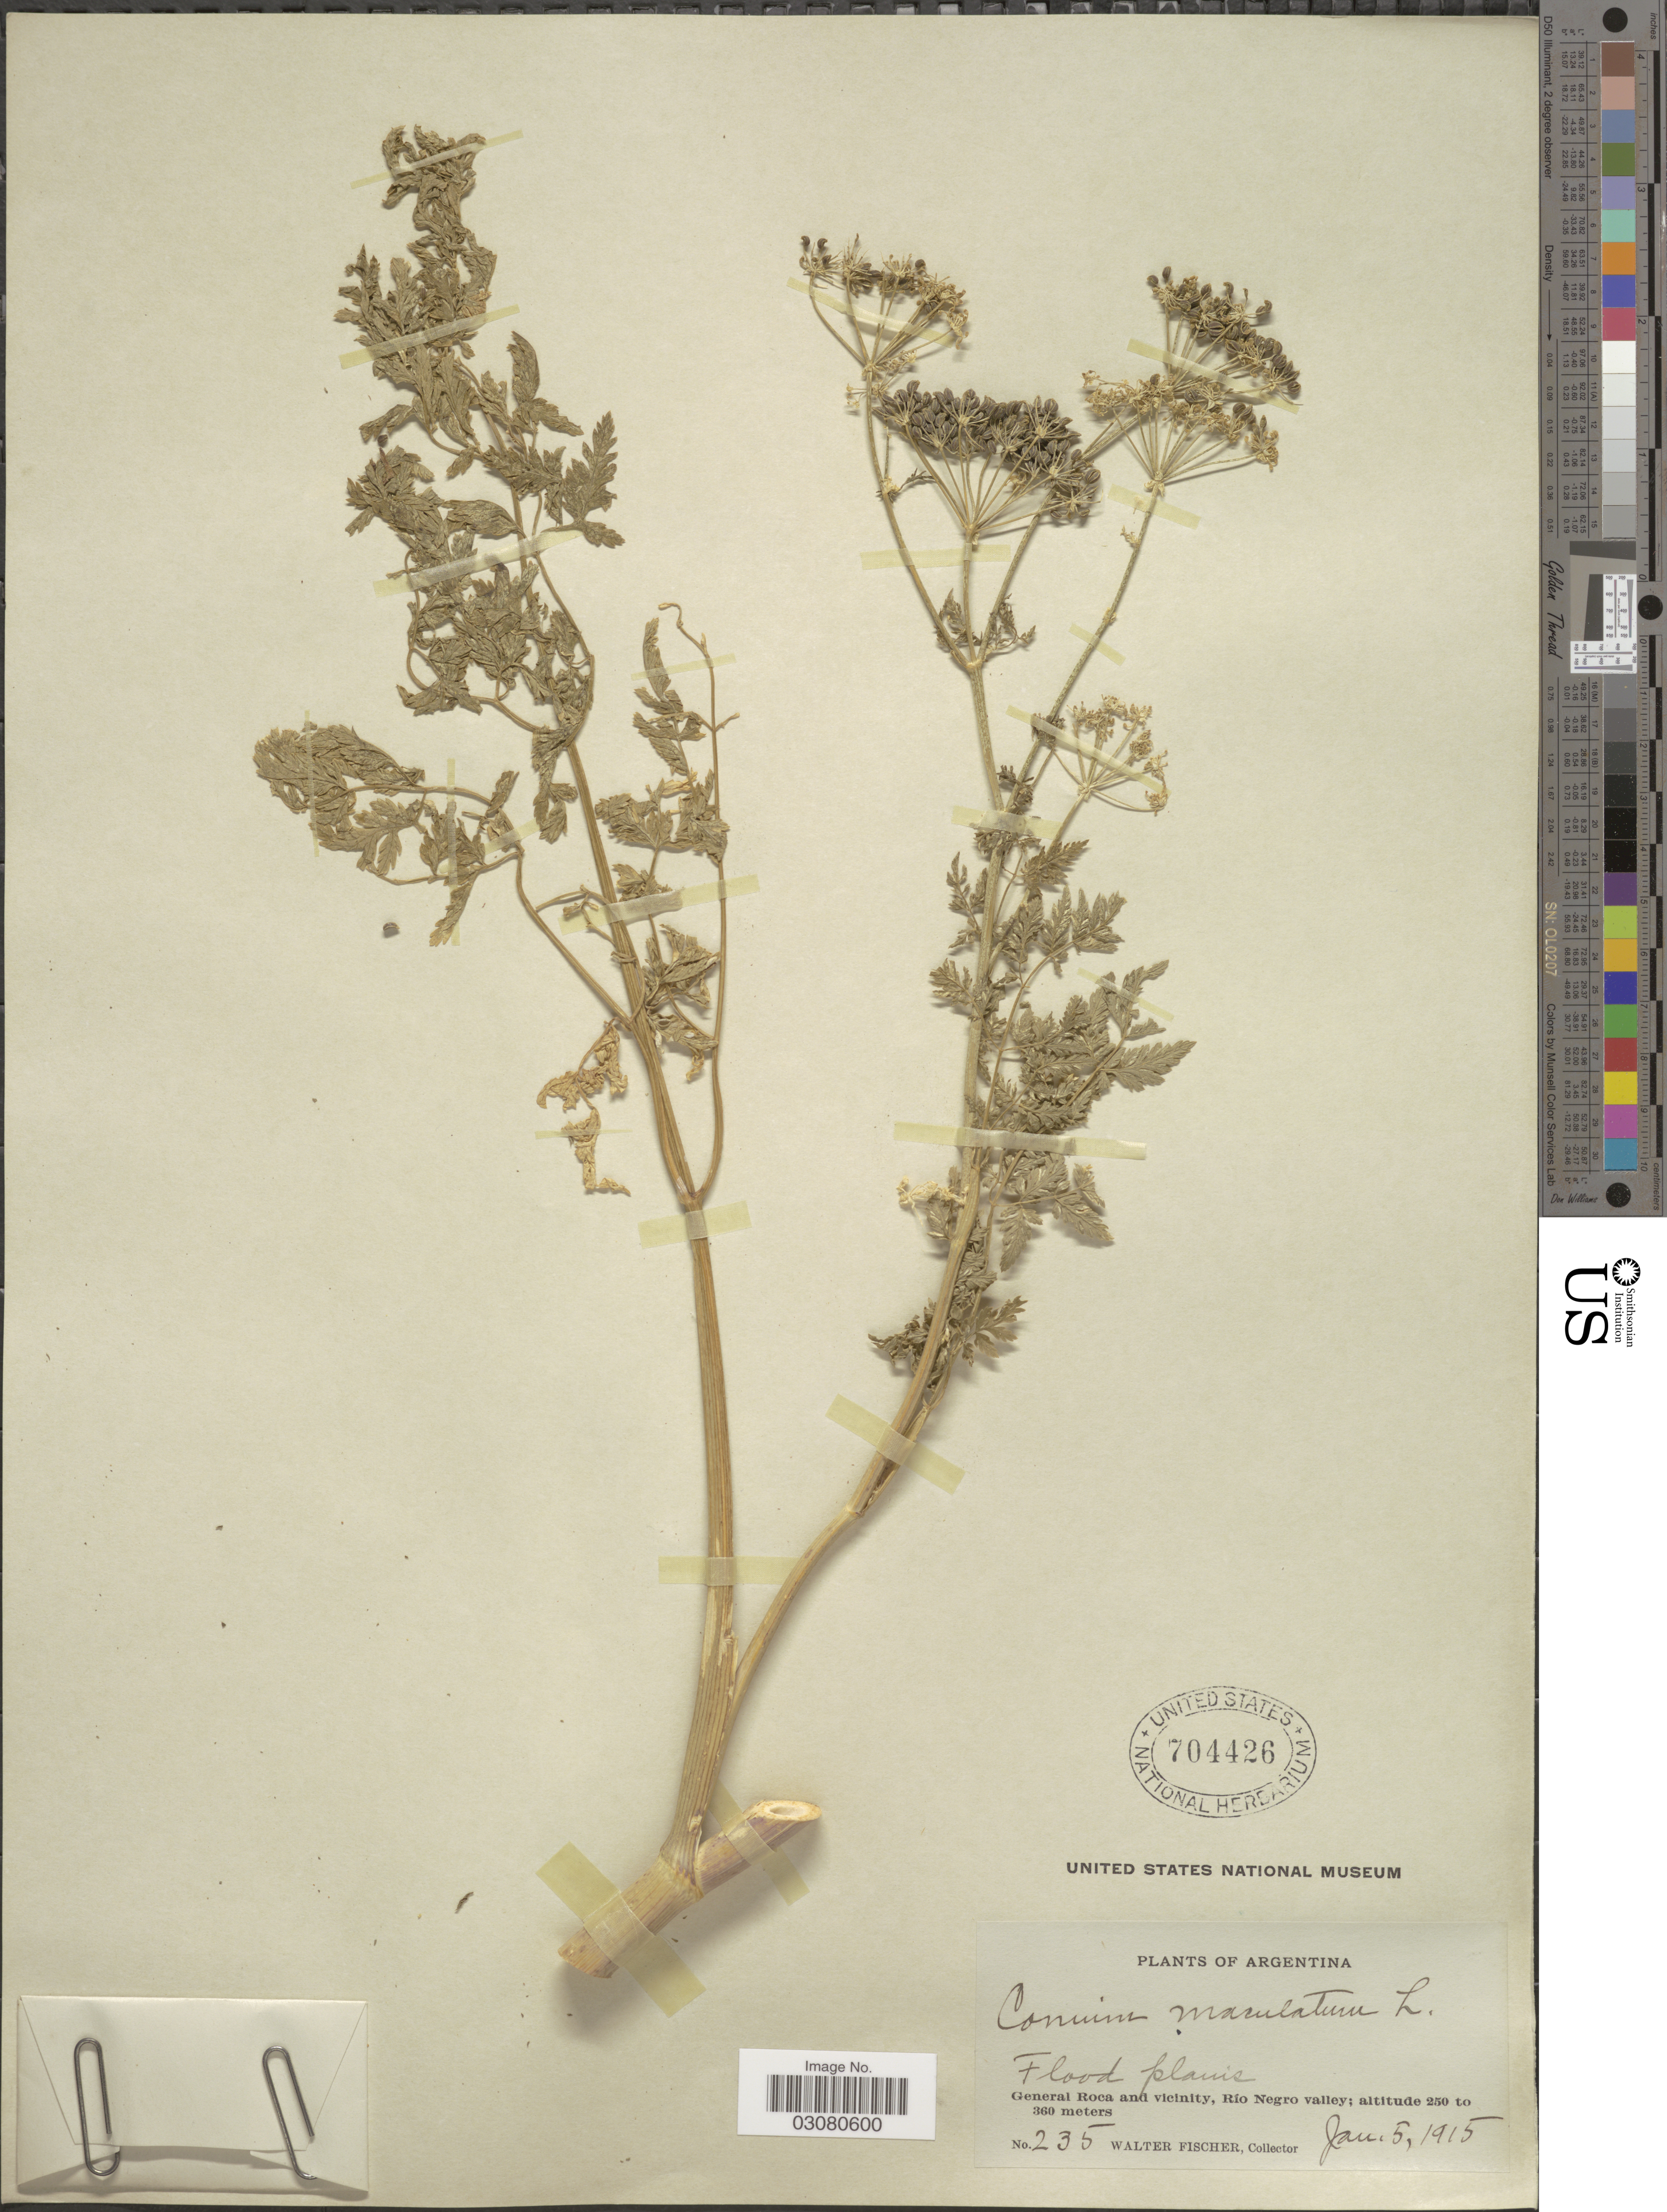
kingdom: Plantae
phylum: Tracheophyta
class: Magnoliopsida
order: Apiales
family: Apiaceae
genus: Conium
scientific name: Conium maculatum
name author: L.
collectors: W. Fischer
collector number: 235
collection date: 1915-01-05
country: Argentina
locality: General Roca and vicinity, Río Negro valley.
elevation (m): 250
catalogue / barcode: US 704426